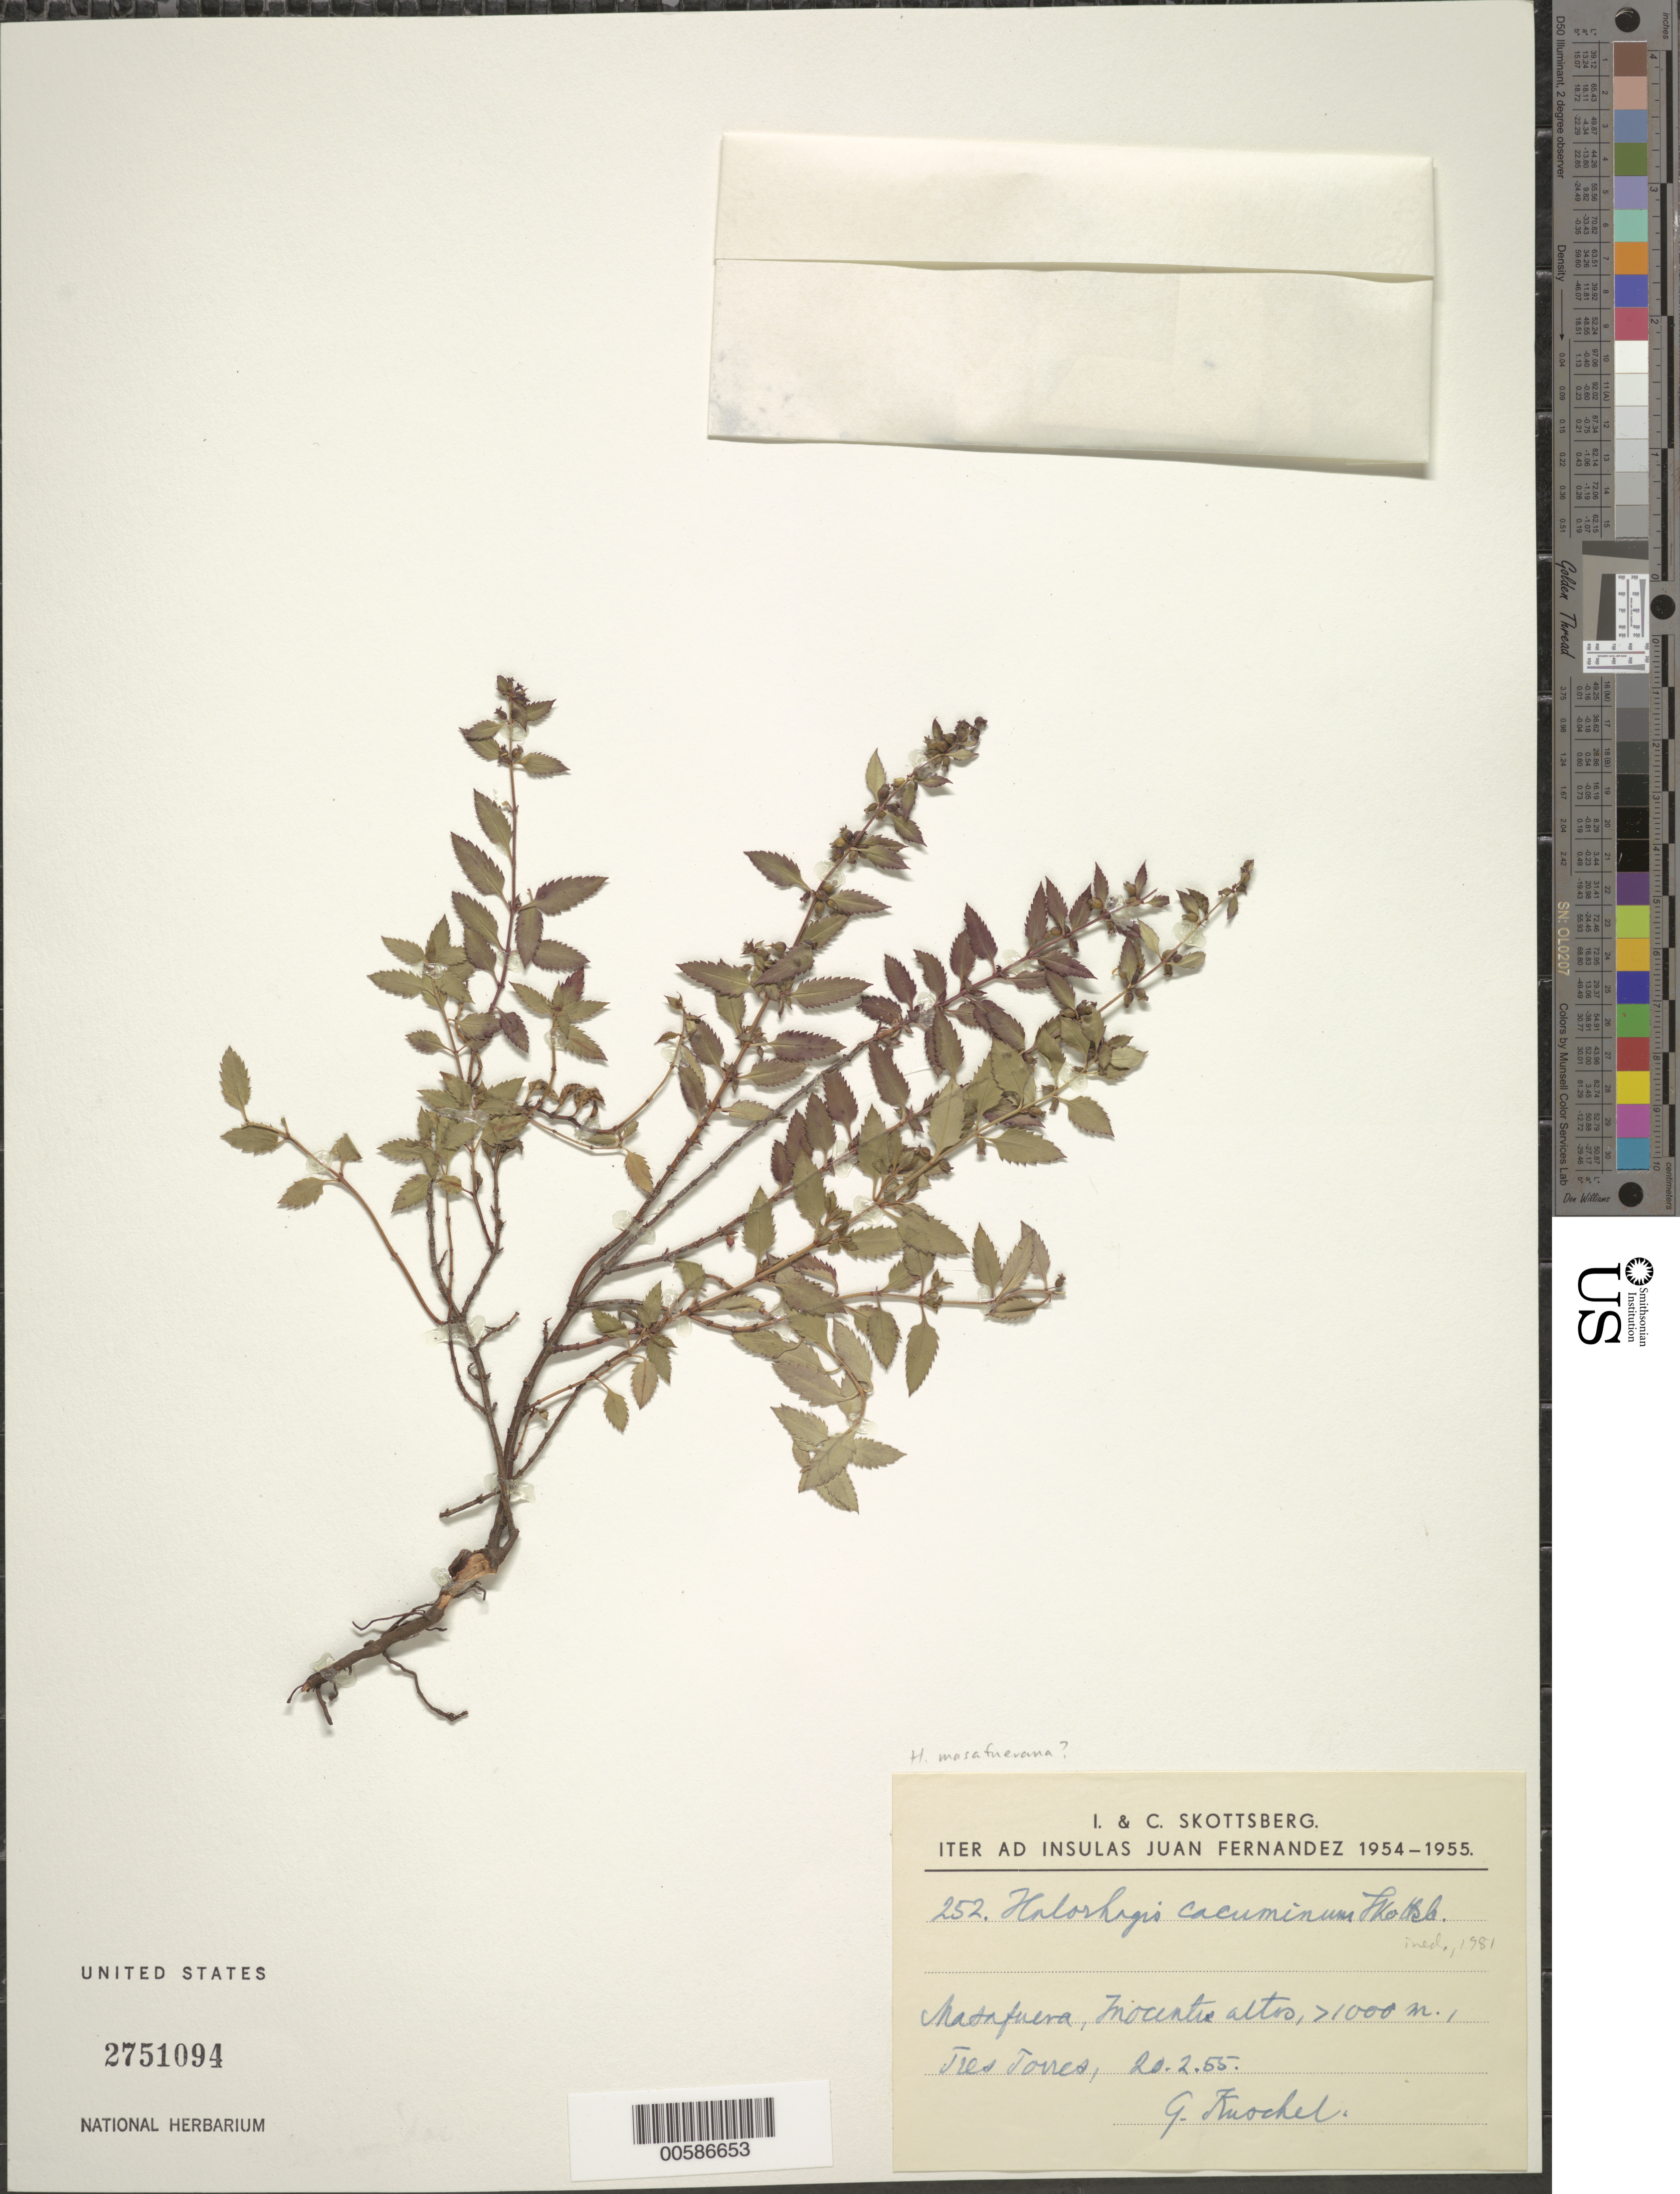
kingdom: Plantae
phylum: Tracheophyta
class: Magnoliopsida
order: Saxifragales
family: Haloragaceae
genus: Haloragis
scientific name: Haloragis masafuerana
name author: Skottsb.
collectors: G. Knochel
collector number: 252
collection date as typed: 20 Feb 1955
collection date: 1955-02-20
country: Chile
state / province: Valparaíso (V)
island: Isla Más a Tierra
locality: Maonfuera, Mocentu Altos, Las Torres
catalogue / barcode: US 2751094